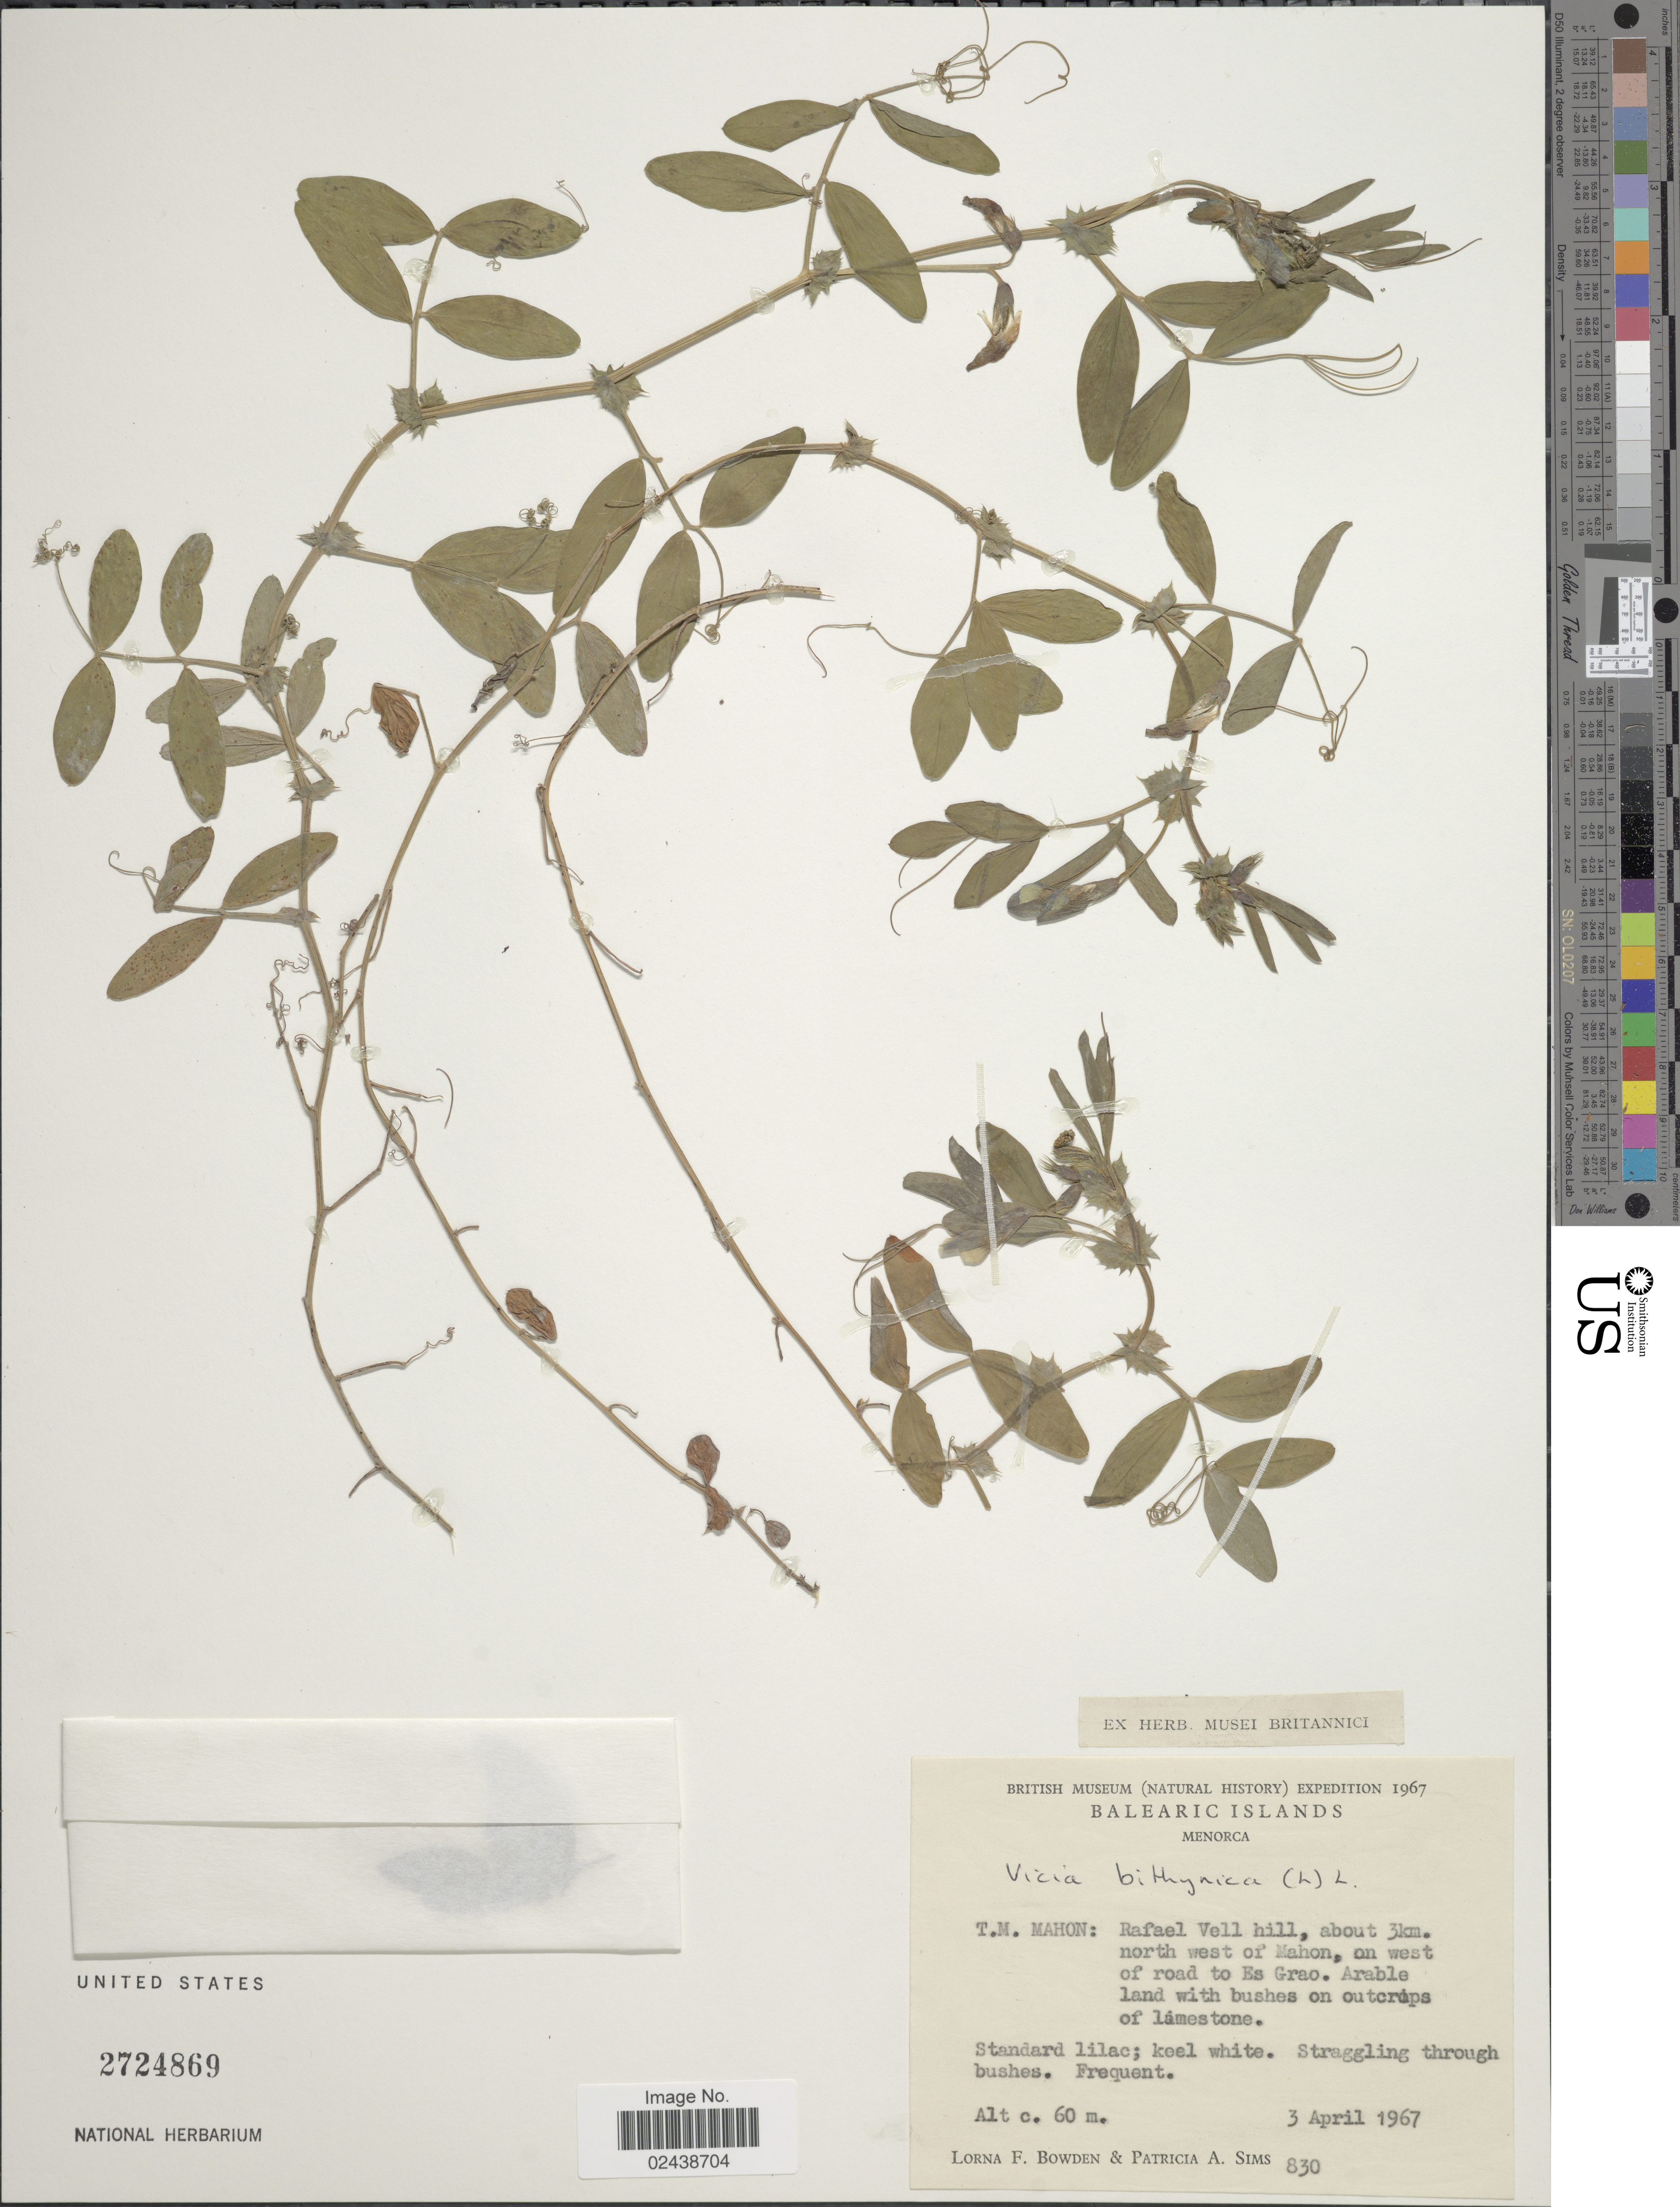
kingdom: Plantae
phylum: Tracheophyta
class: Magnoliopsida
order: Fabales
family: Fabaceae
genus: Vicia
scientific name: Vicia bithynica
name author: (L.) L.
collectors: L. F. Bowden & P. A. Sims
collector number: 830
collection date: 1967-04-03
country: Spain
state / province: Islas Baleares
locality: Balearic Islands. Menorca. T.M. Mahon: Rafael Vell hill, about 3km. north west of Mahon, on west of road to Es Grao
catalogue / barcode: US 2724869